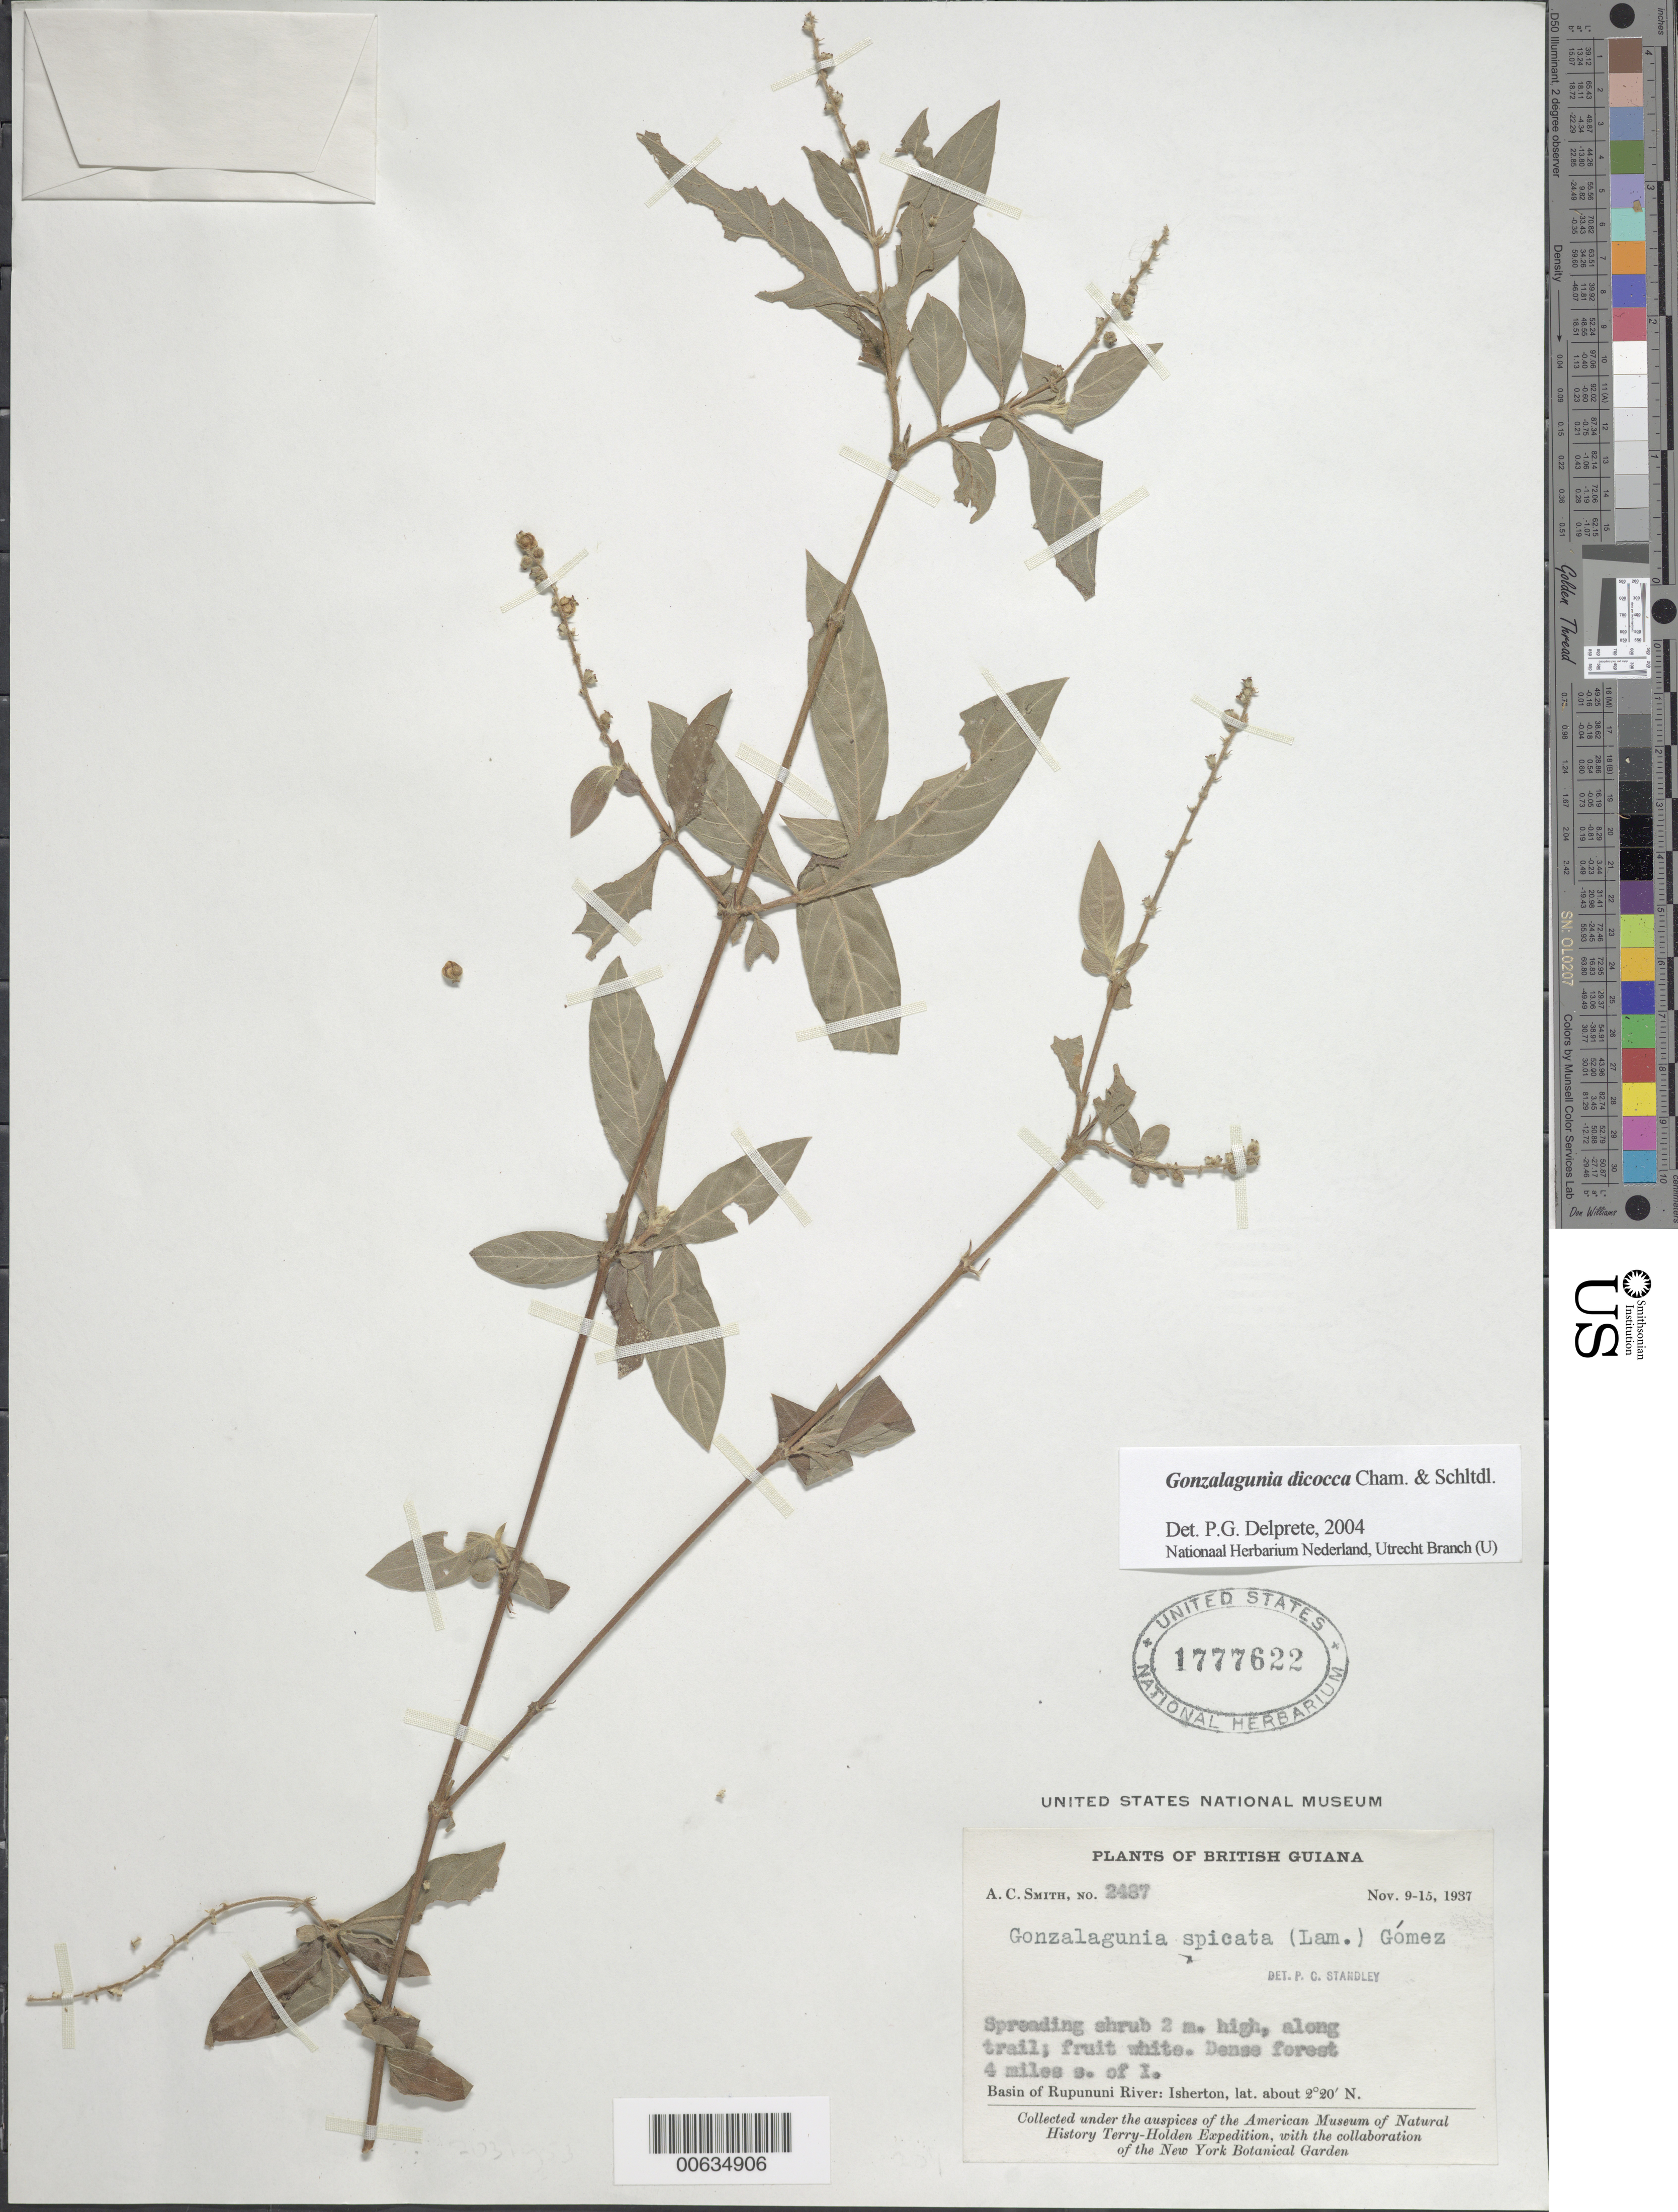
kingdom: Plantae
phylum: Tracheophyta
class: Magnoliopsida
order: Gentianales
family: Rubiaceae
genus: Gonzalagunia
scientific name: Gonzalagunia dicocca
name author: Cham. & Schltdl.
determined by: Delprete, P. G., Herb. de Guyane Cay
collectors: A. C. Smith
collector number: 2487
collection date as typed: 9-Nov-37 to 15-Nov-37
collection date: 1937-11-09/1937-11-15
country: Guyana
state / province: U. Takutu-U. Essequibo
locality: Isherton, 4 mi. S of, basin of Rupununi R.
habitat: Dense forest; along trail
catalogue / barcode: US 1777622